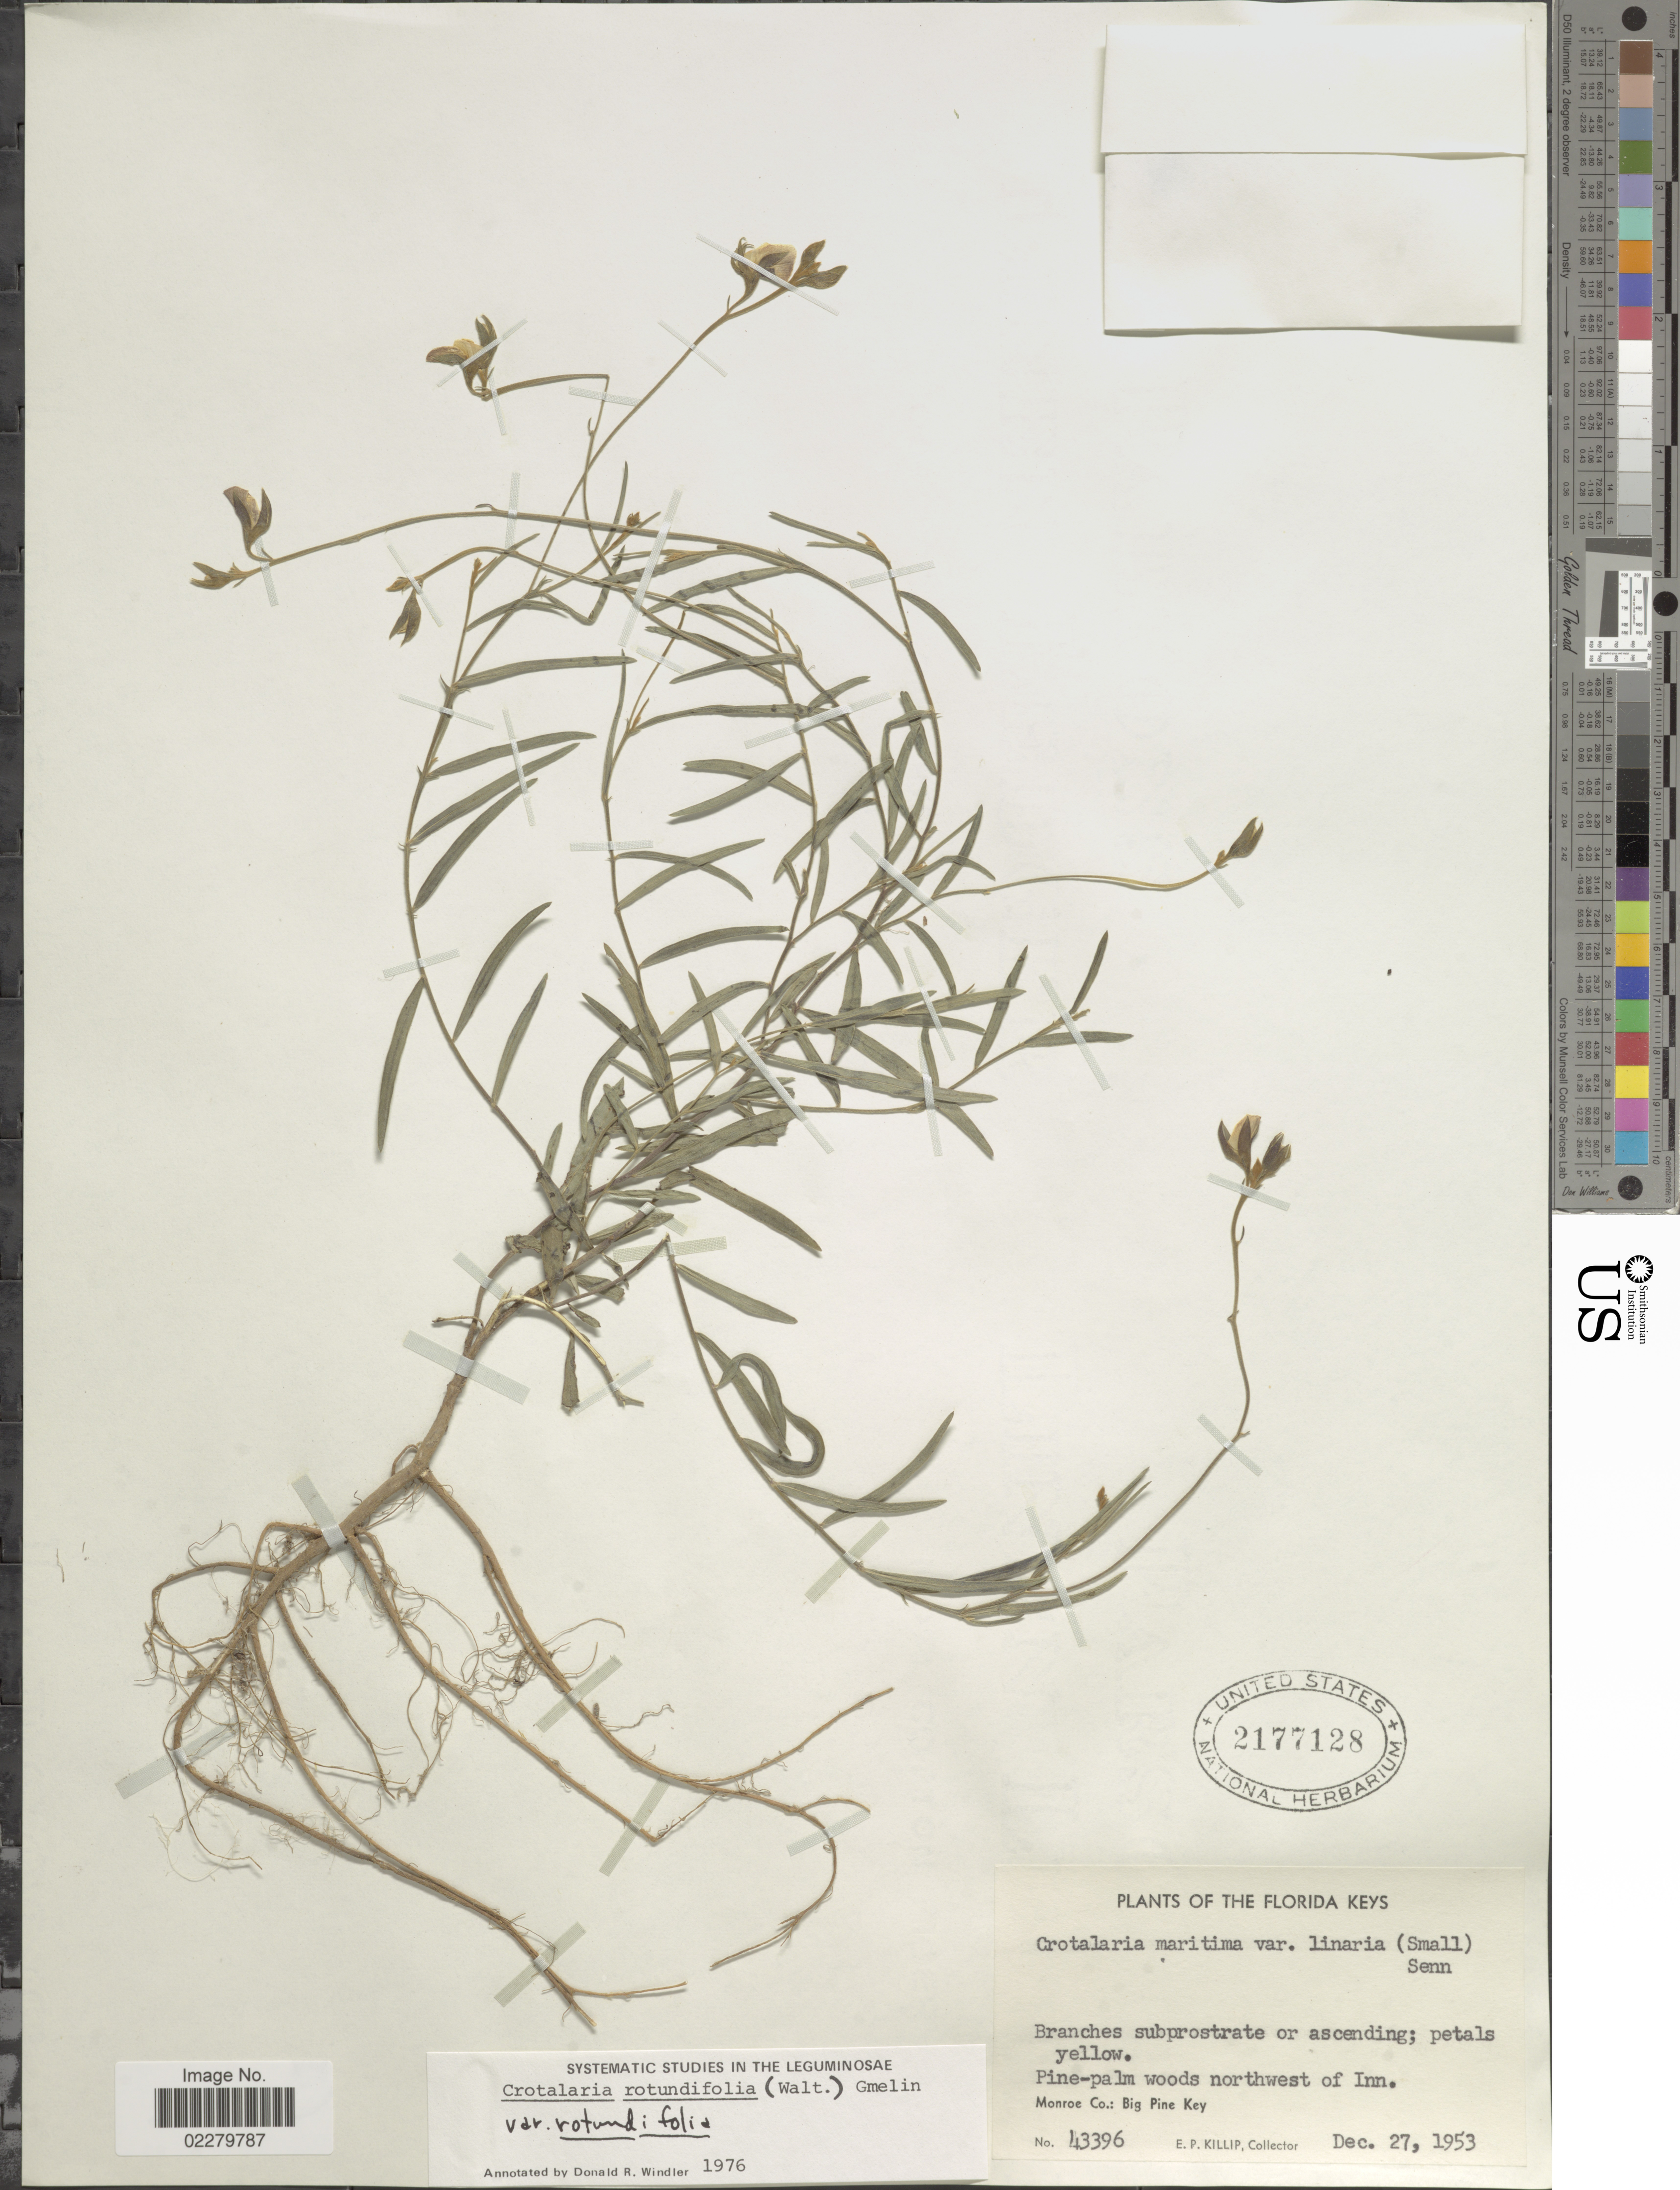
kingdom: Plantae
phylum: Tracheophyta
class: Magnoliopsida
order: Fabales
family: Fabaceae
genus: Crotalaria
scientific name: Crotalaria rotundifolia var. rotundifolia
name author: (Walter) J.F. Gmel.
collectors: E. P. Killip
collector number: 43396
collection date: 1953-12-27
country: United States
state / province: Florida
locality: Florida Keys. Pine-palm woods northwest of Inn. Monroe Co.: Big Pine Key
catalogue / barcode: US 2177128